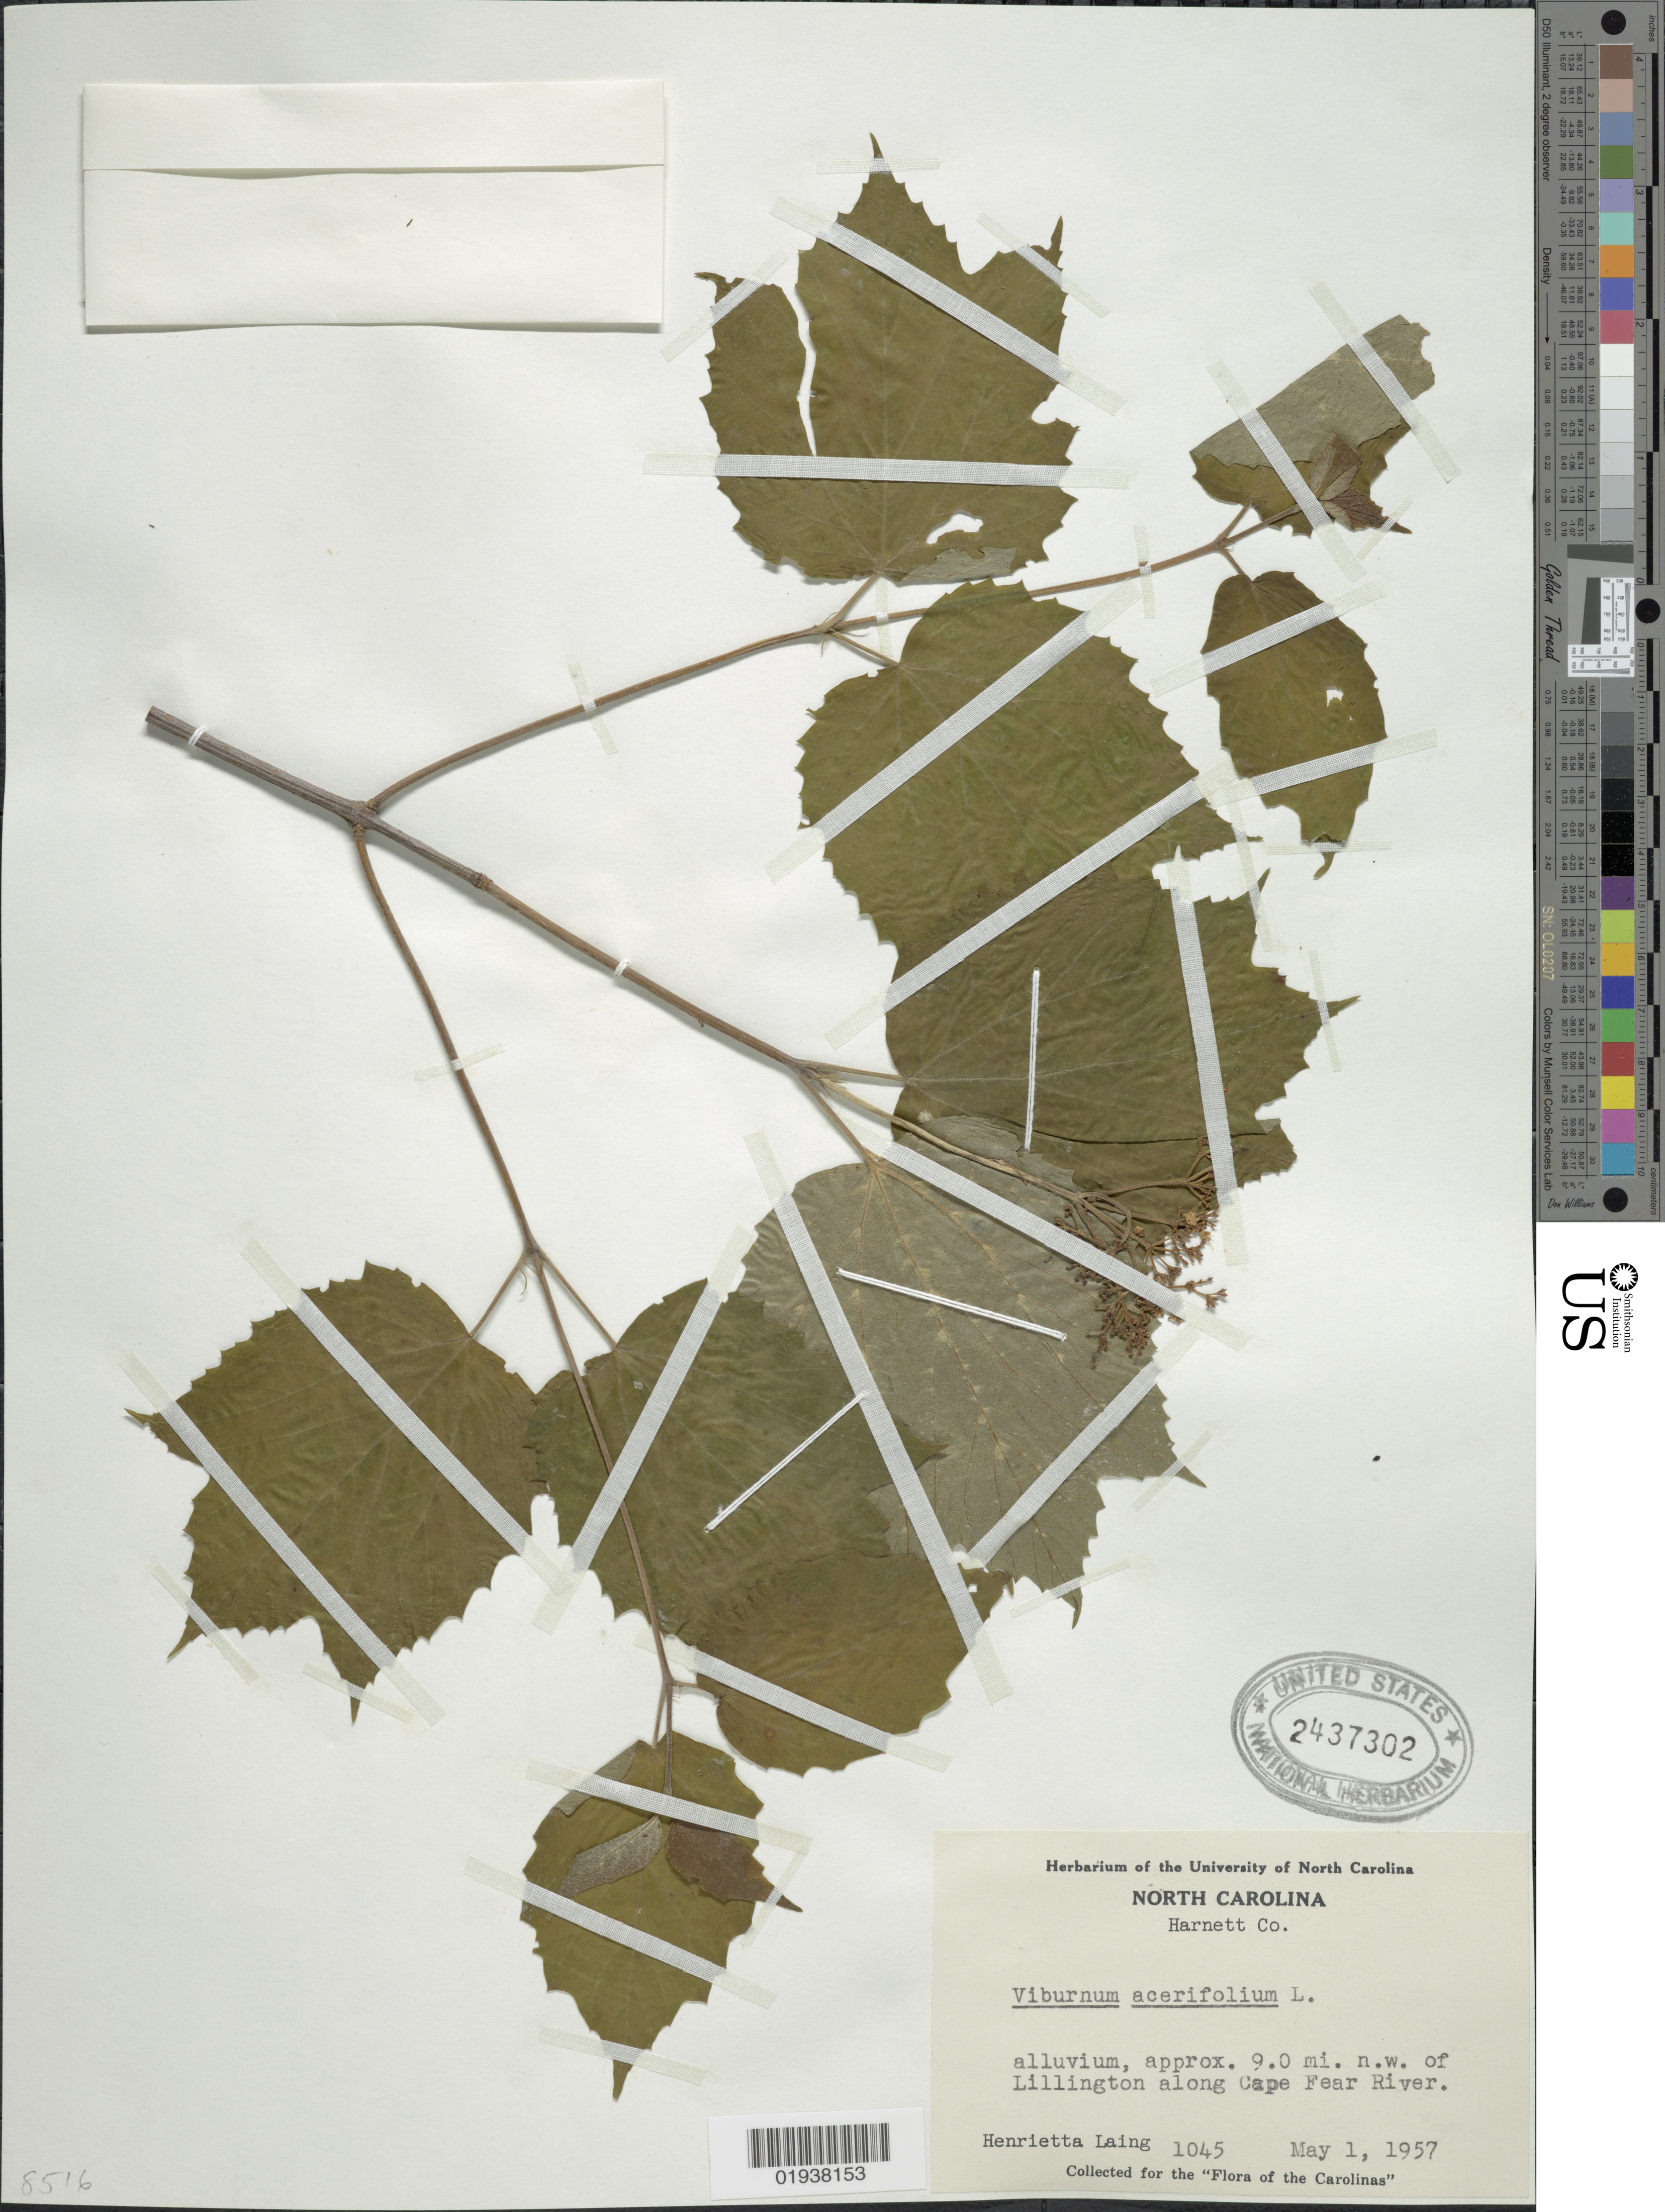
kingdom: Plantae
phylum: Tracheophyta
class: Magnoliopsida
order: Dipsacales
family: Viburnaceae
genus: Viburnum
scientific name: Viburnum acerifolium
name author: L.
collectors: H. Laing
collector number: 1045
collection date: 1957-05-01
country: United States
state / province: North Carolina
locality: Harnett Co. Alluvium, approx. 9.0 mi. n.w. of Lillington along Cape Fear River.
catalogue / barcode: US 2437302